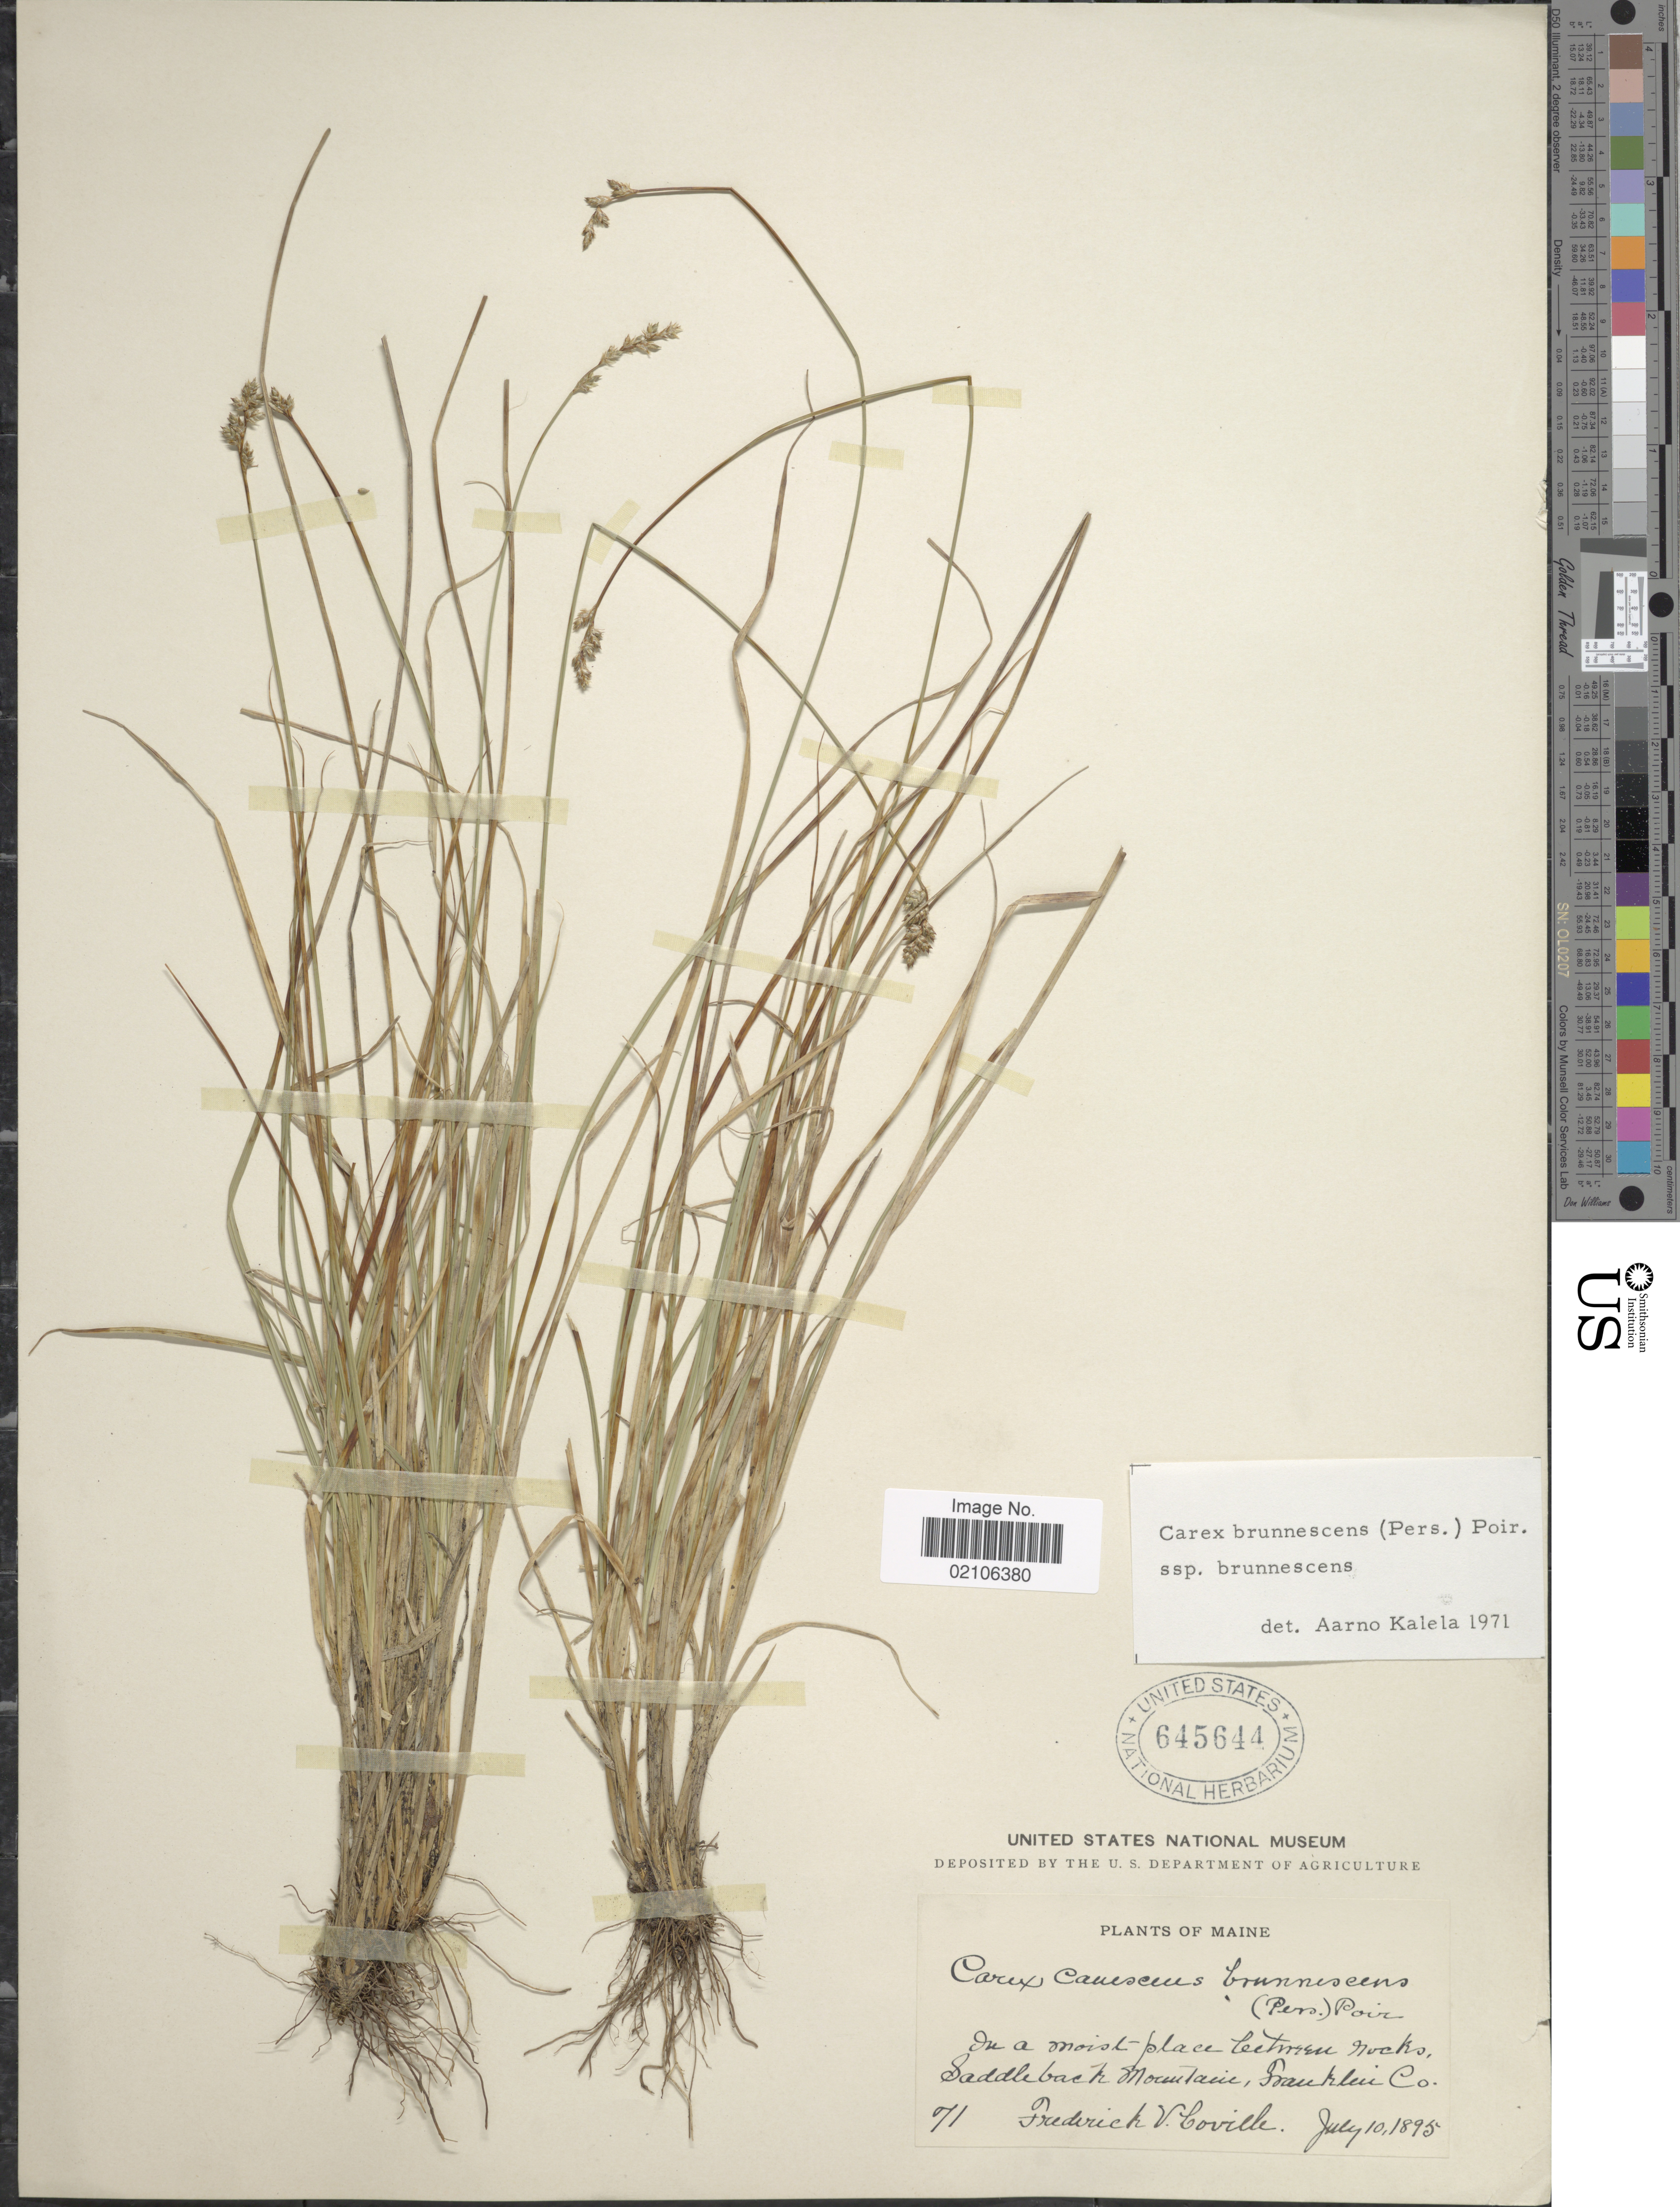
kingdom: Plantae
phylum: Tracheophyta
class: Liliopsida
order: Poales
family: Cyperaceae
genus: Carex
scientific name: Carex brunnescens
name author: (Pers.) Poir.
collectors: F. V. Coville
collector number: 71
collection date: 1895-07-10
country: United States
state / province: Maine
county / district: Franklin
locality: In a moist-place between rocks. Saddleback Mountain.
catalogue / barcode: US 645644